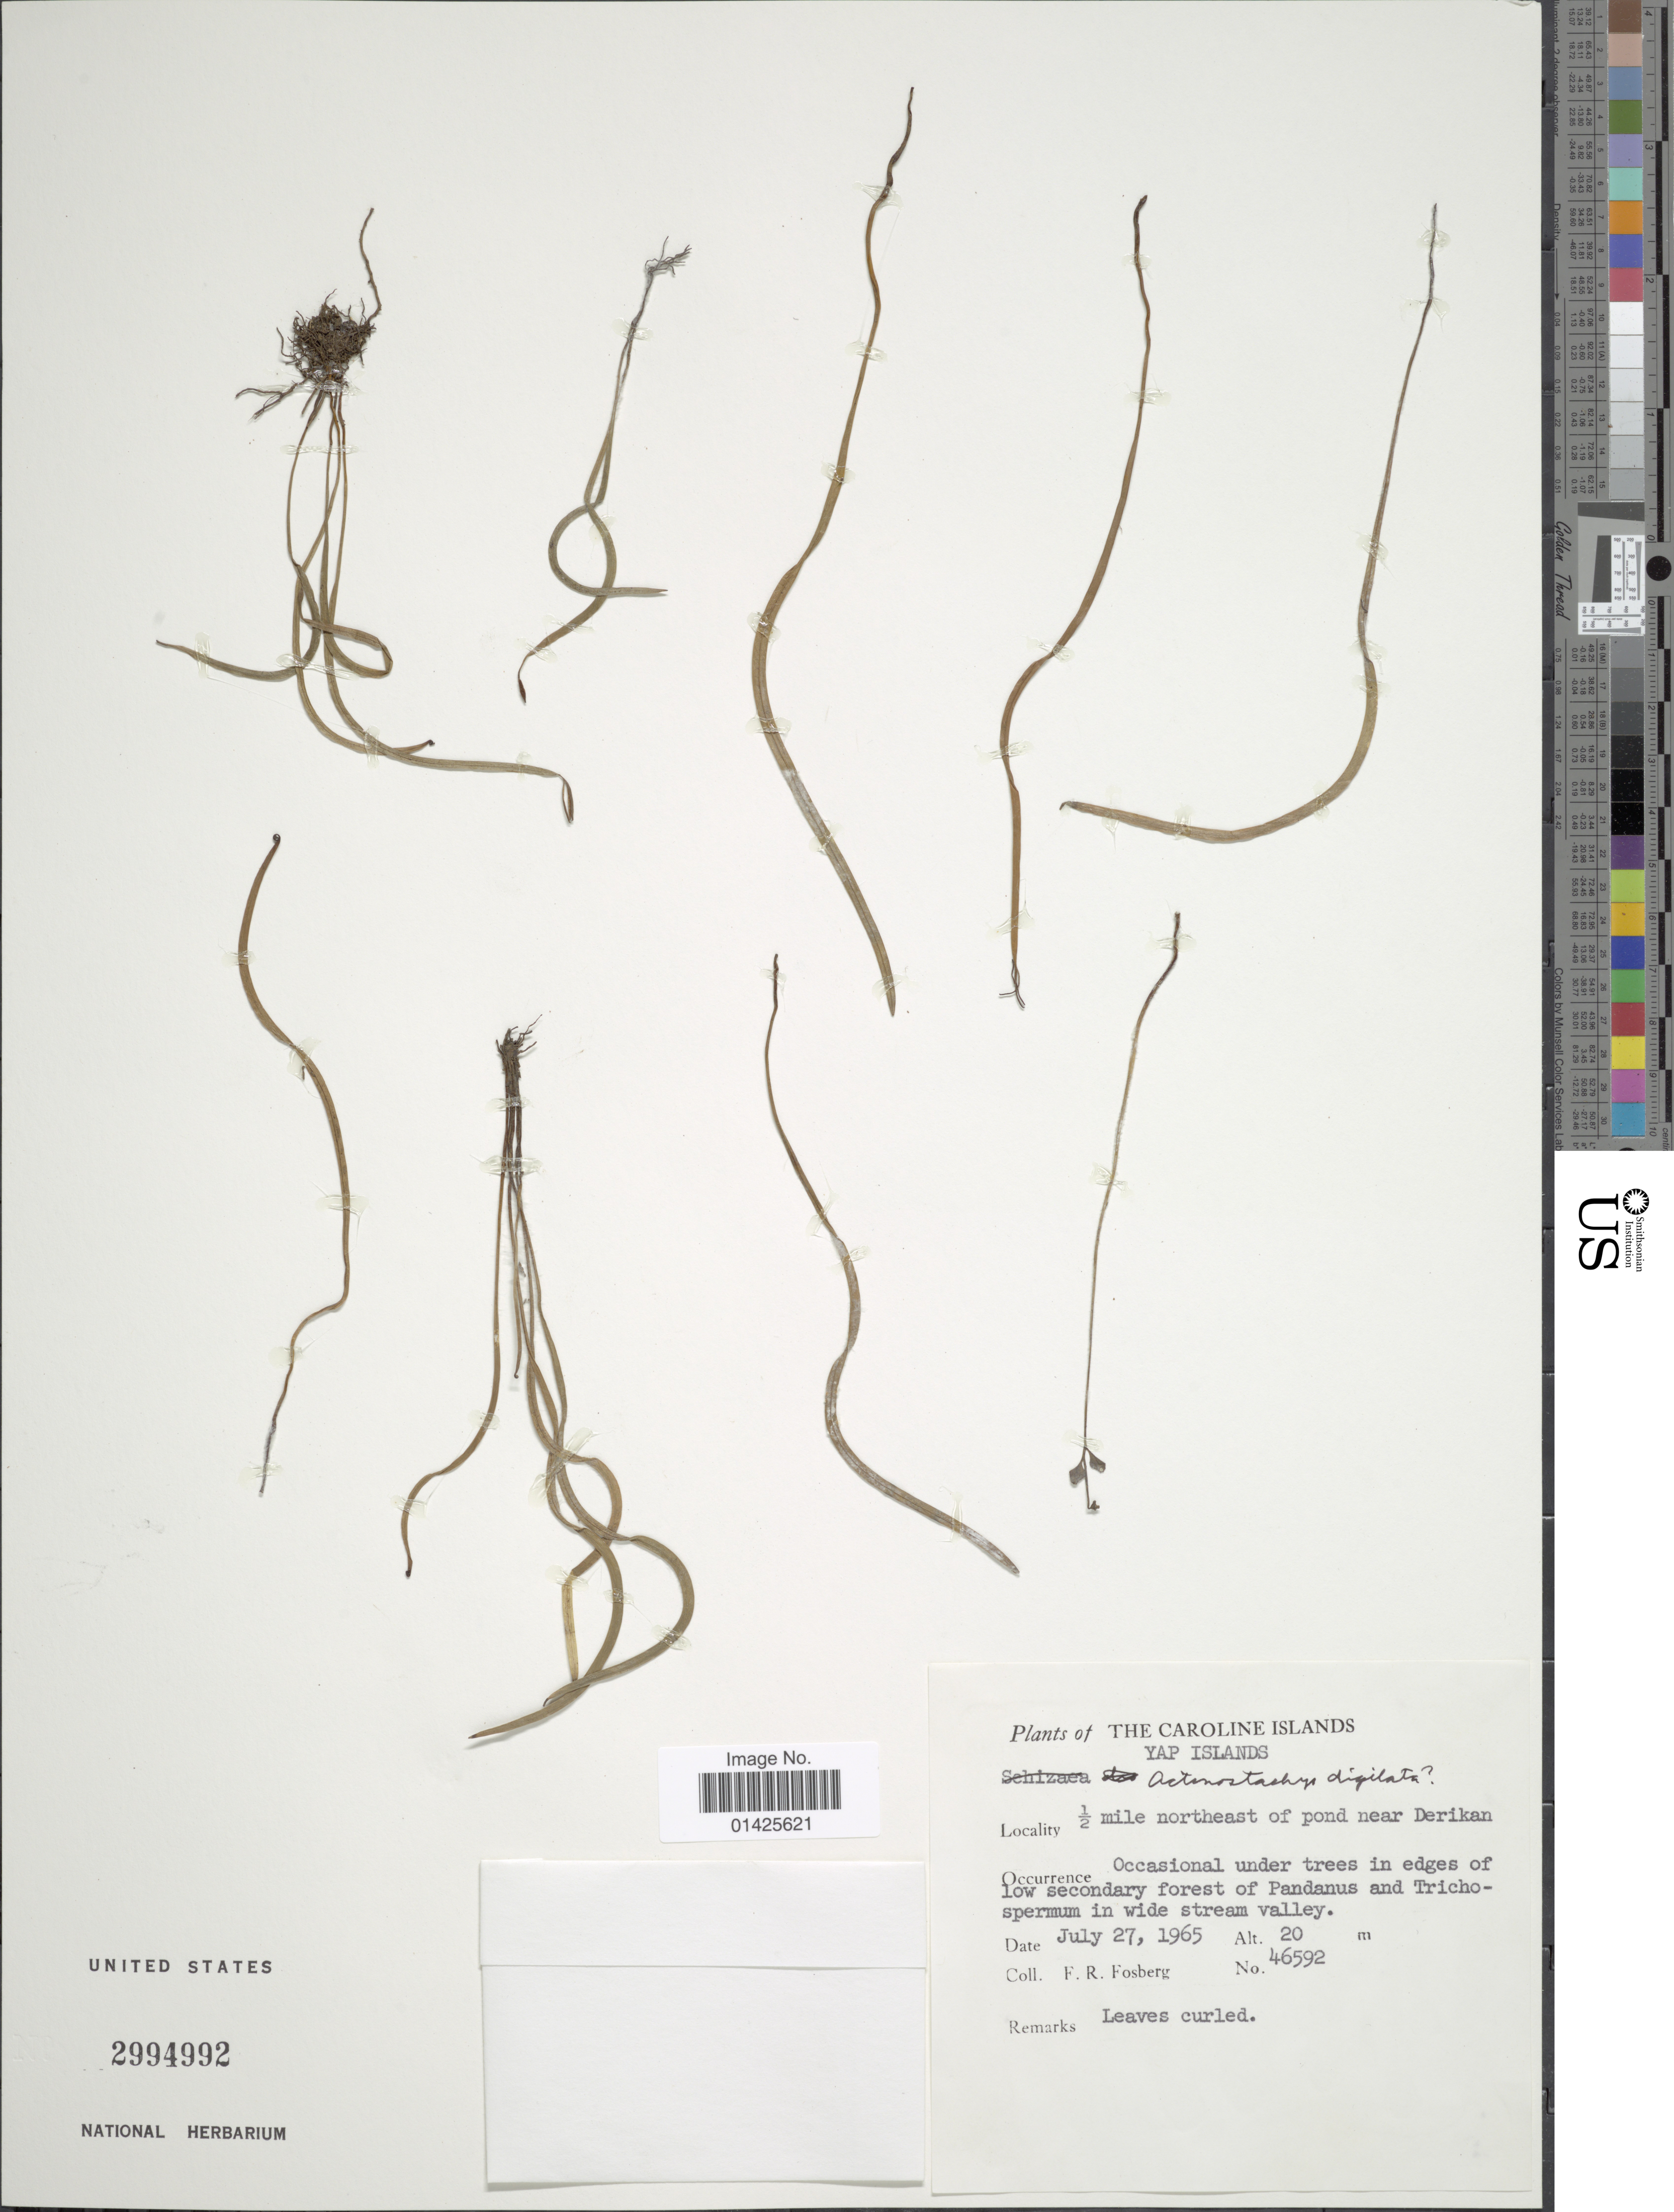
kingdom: Plantae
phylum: Tracheophyta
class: Polypodiopsida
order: Schizaeales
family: Schizaeaceae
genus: Actinostachys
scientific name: Actinostachys digitata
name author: (L.) Wall.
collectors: F. R. Fosberg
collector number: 46595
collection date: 1965-07-27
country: Micronesia, Federated States of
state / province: Yap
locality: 1/2 mile northeast of pond near Derikan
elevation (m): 20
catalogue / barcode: US 2994992